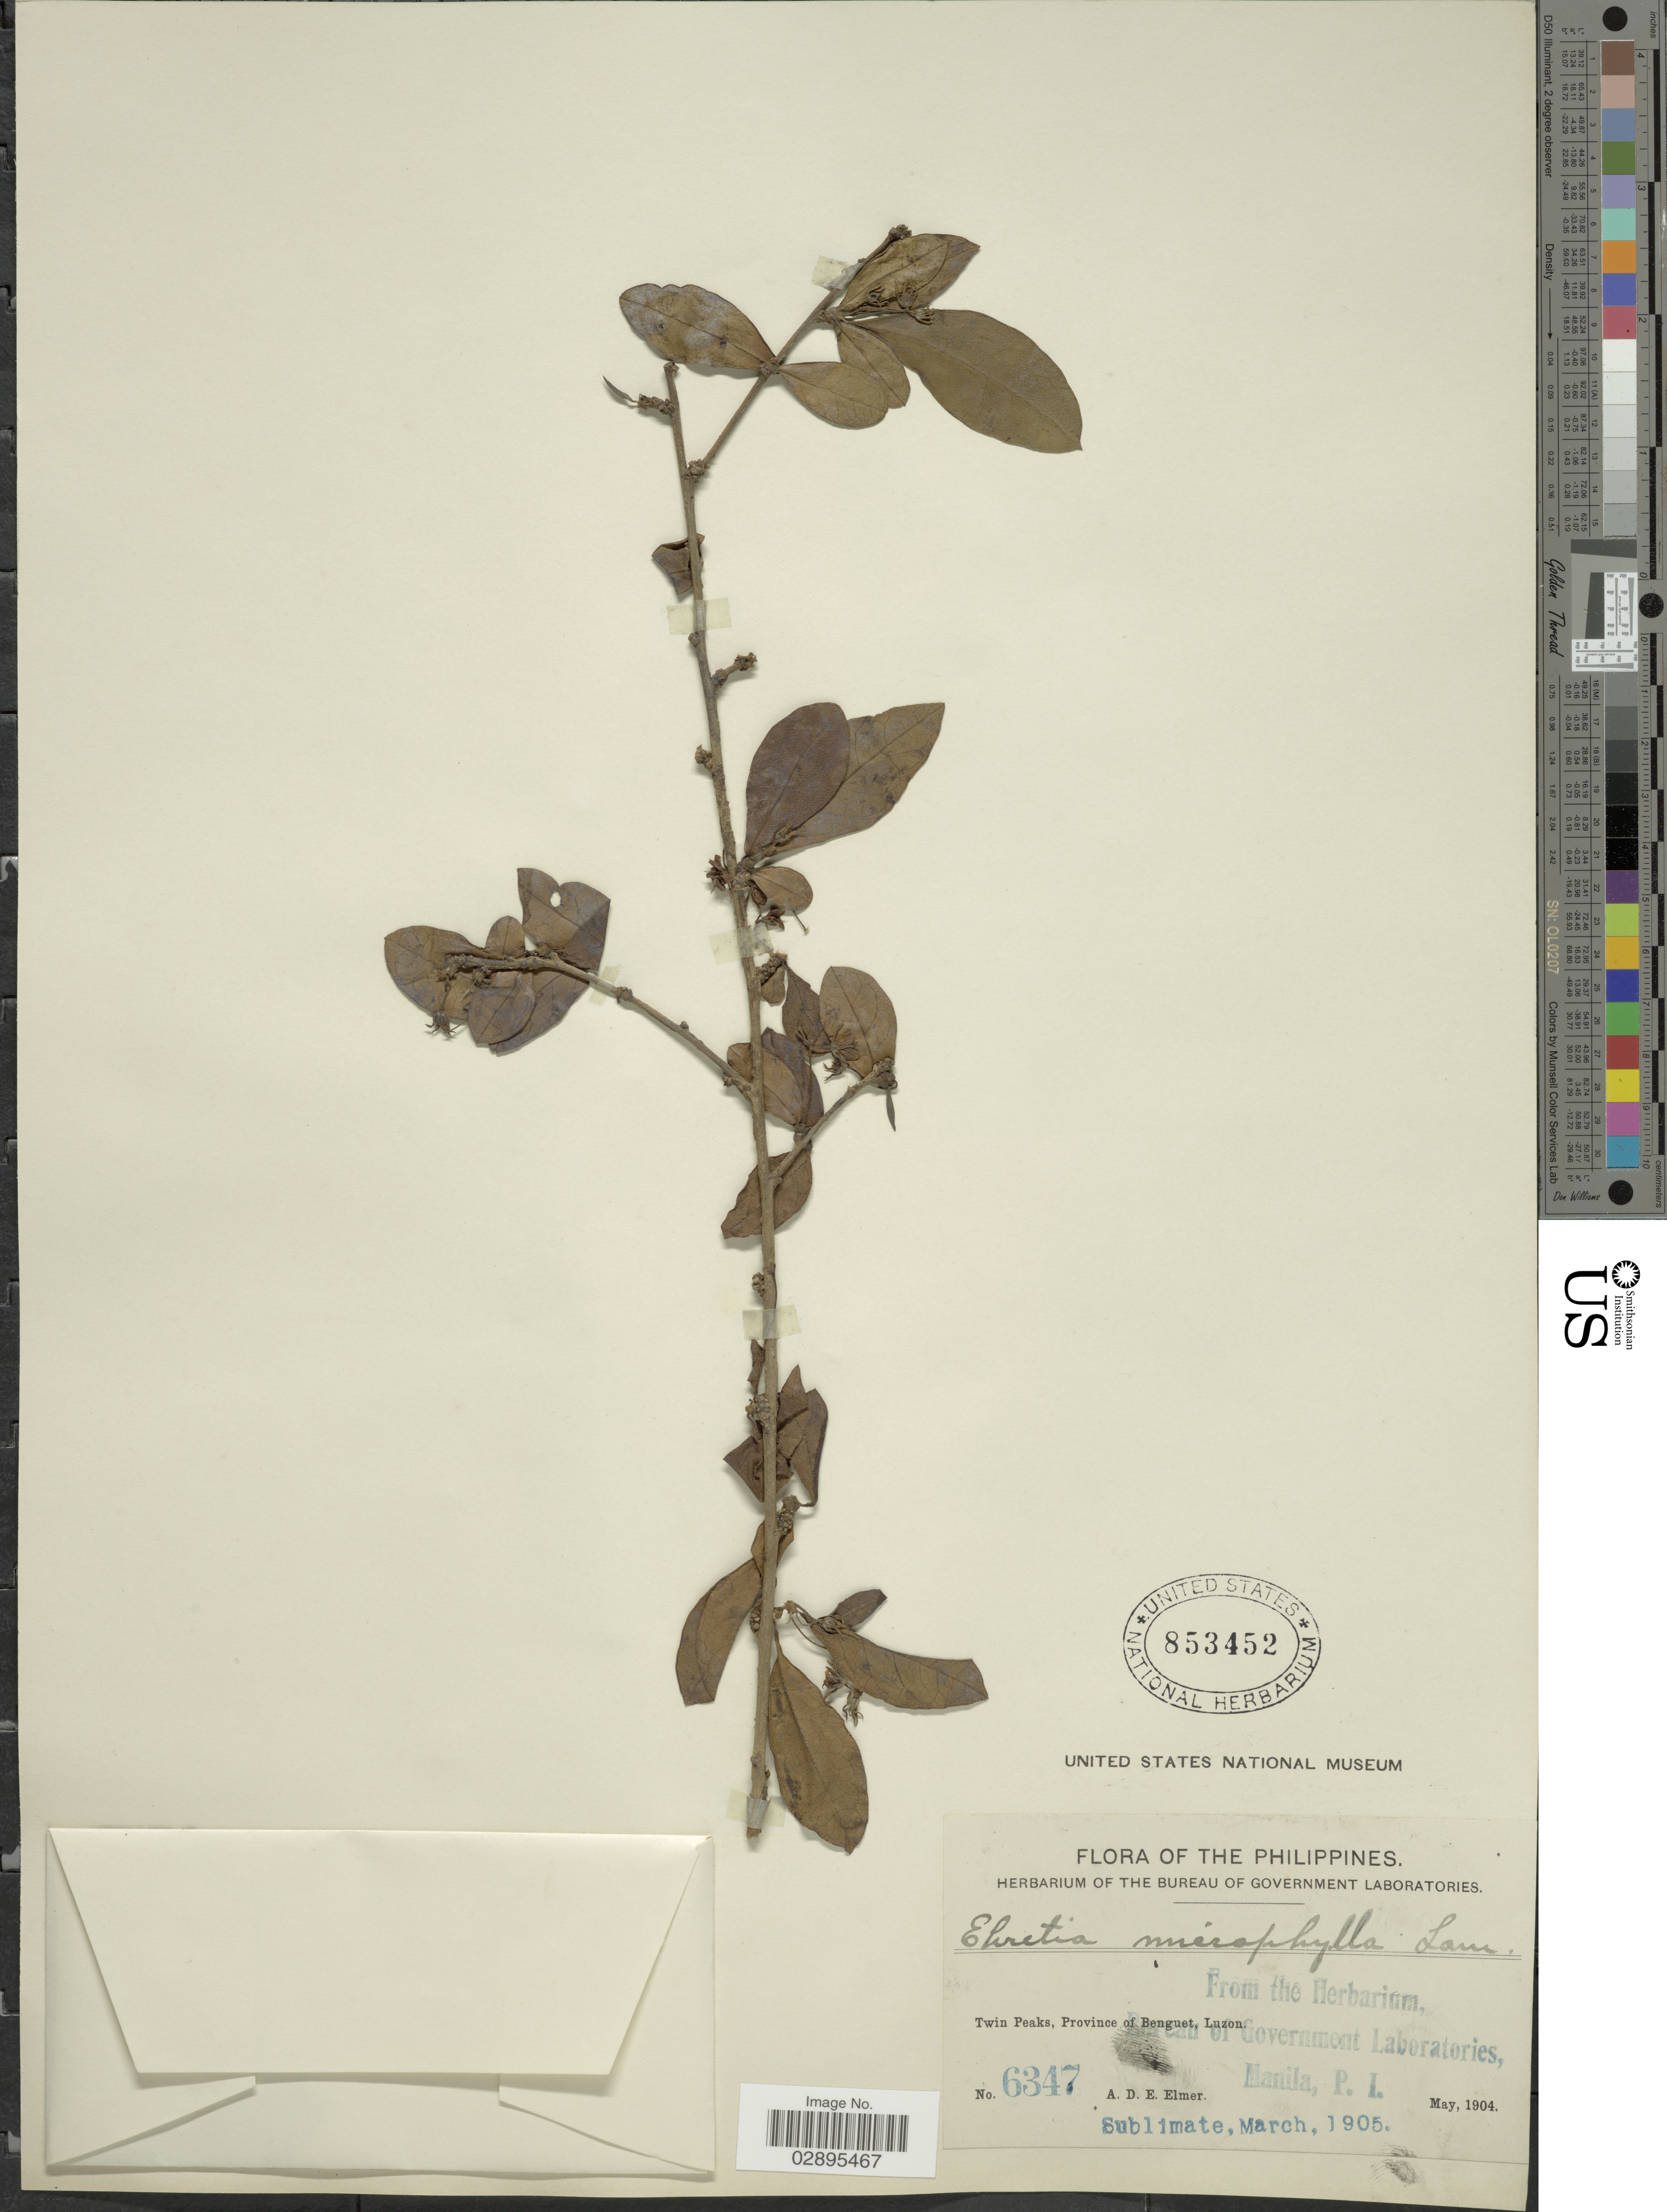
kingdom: Plantae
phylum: Tracheophyta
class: Magnoliopsida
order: Boraginales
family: Ehretiaceae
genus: Ehretia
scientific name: Ehretia microphylla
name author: Lam.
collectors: A. D. E. Elmer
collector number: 6347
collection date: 1904-05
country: Philippines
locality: Twin Peaks, Province of Benguet, Luzon.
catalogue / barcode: US 853452